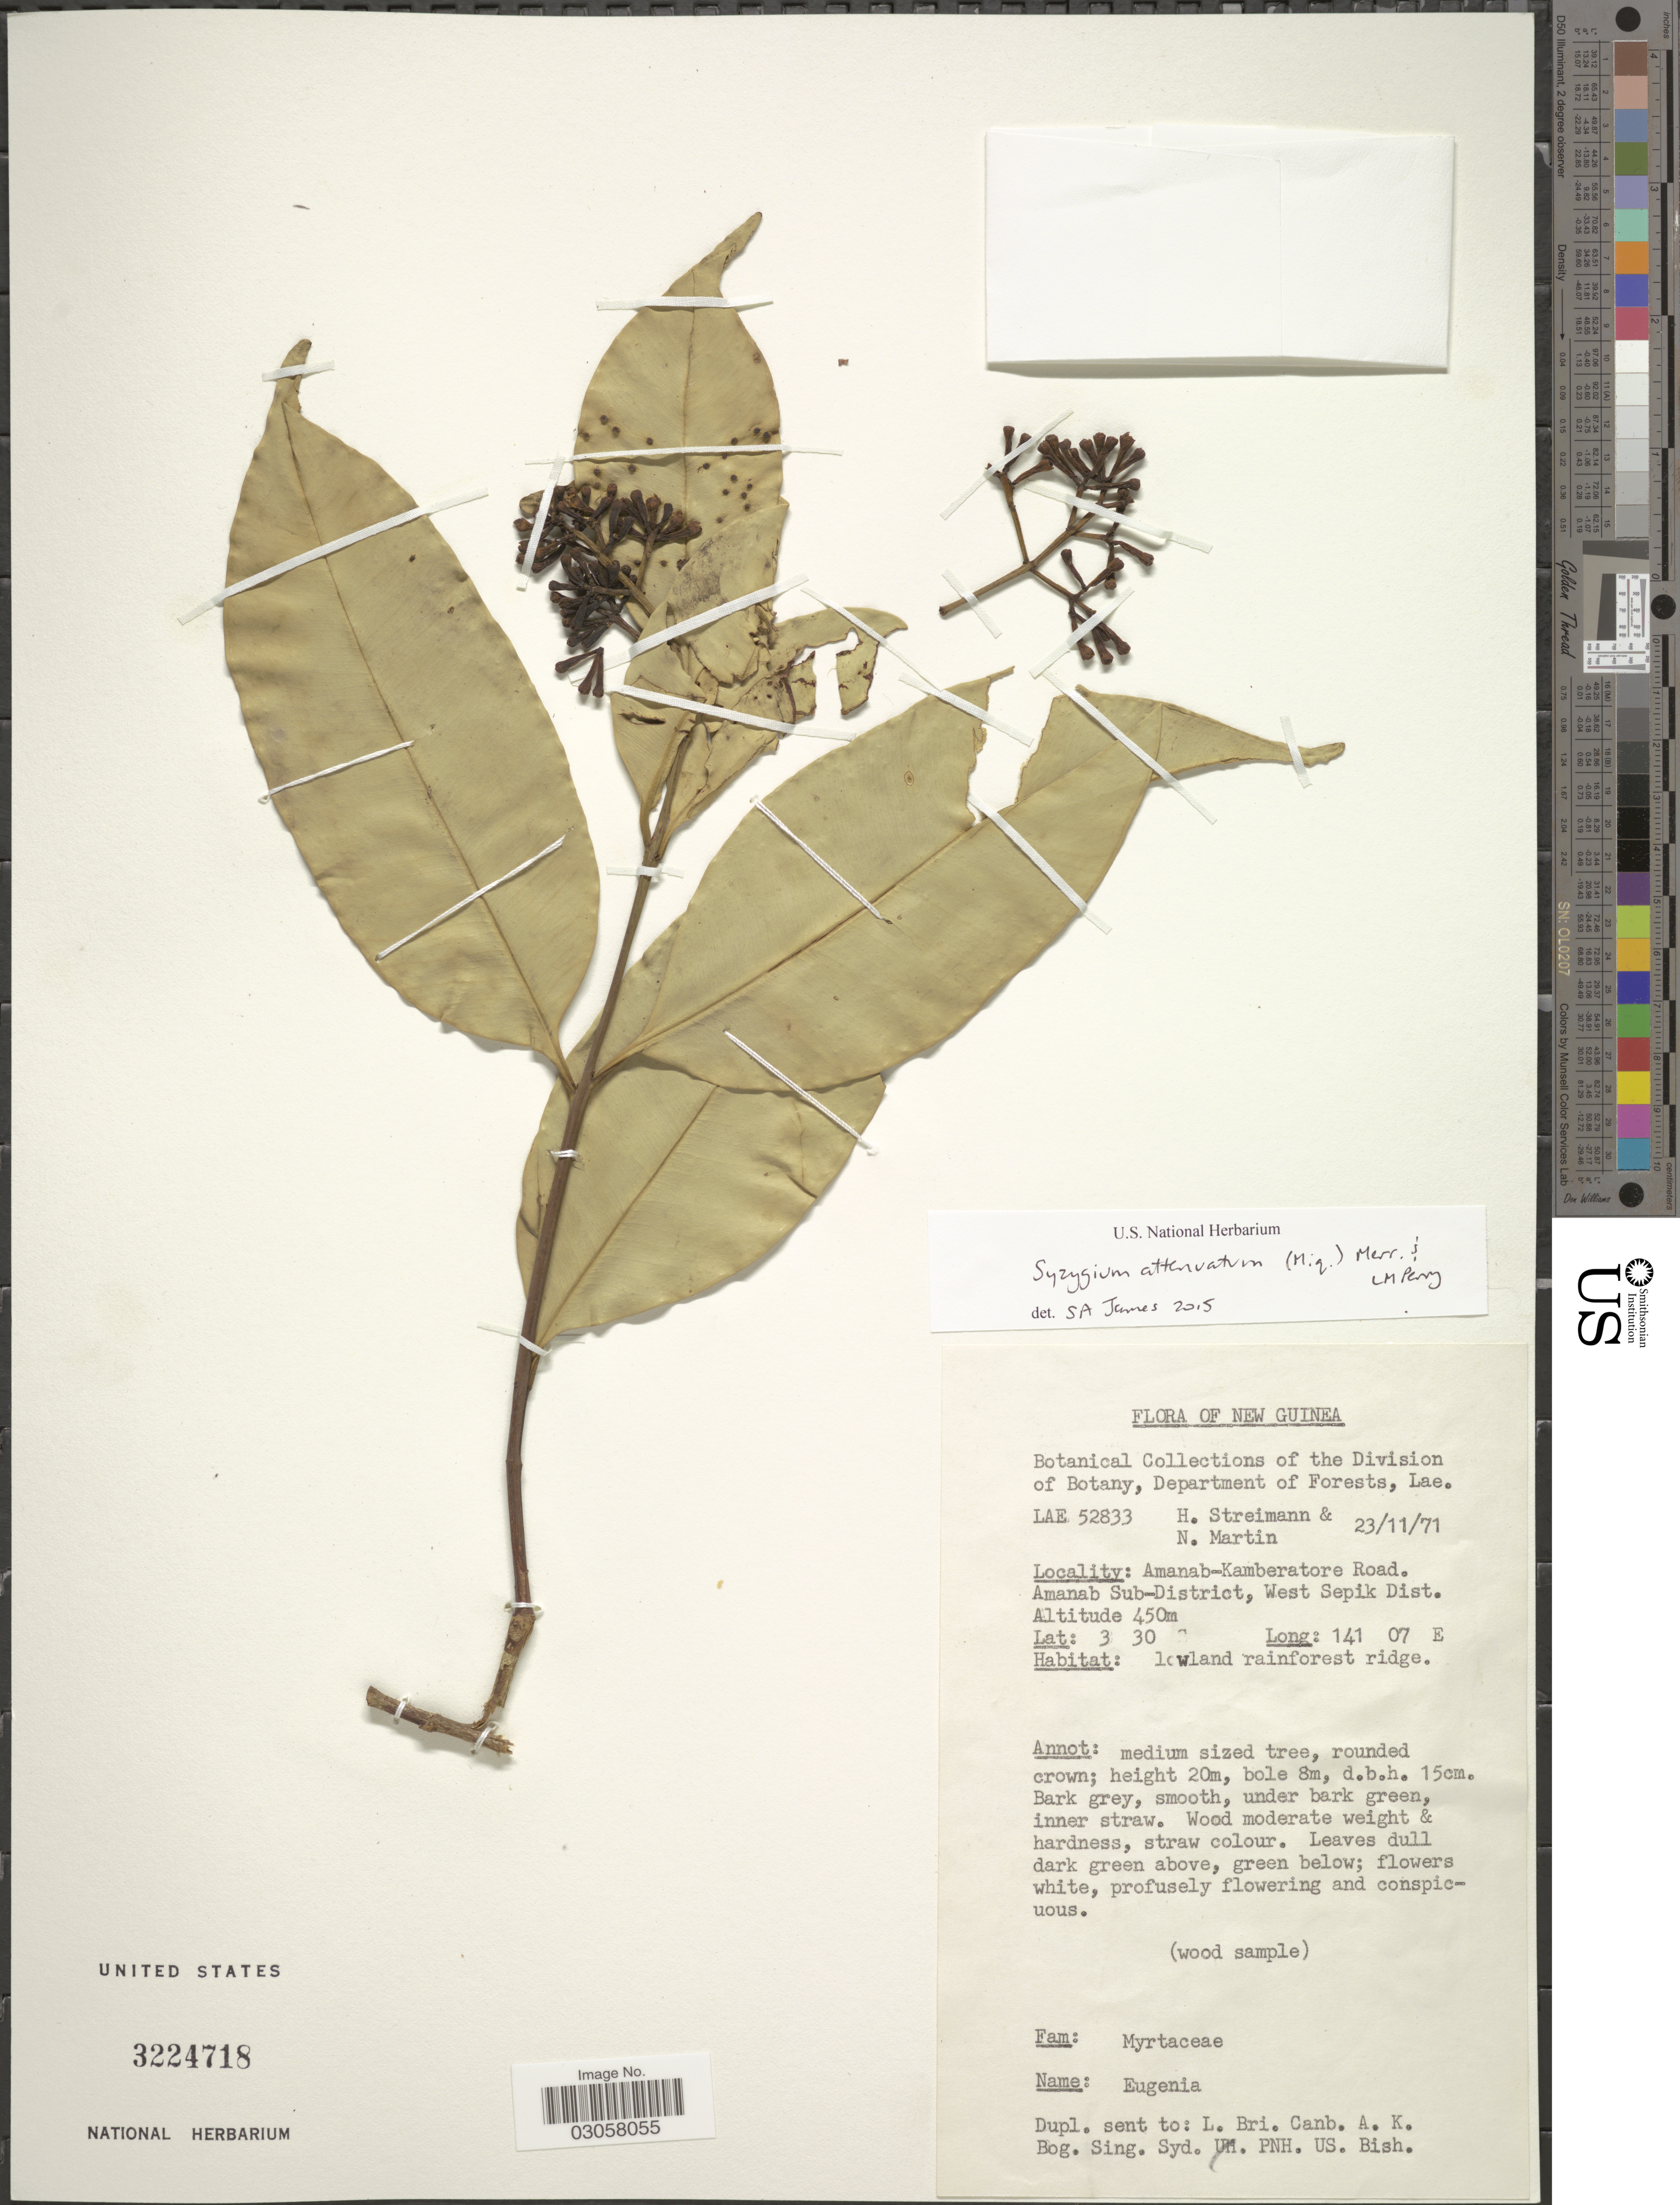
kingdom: Plantae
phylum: Tracheophyta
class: Magnoliopsida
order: Myrtales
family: Myrtaceae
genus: Syzygium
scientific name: Syzygium attenuatum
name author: (Miq.) Merr. & L.M. Perry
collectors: H. Streimann & N. Martin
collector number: LAE 52833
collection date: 1971-11-23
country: Papua New Guinea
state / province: Sandaun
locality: New Guinea. Amanab-Kamberatore Road. Amanab Sub-District, West Sepik Dist.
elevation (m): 450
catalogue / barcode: US 3224718